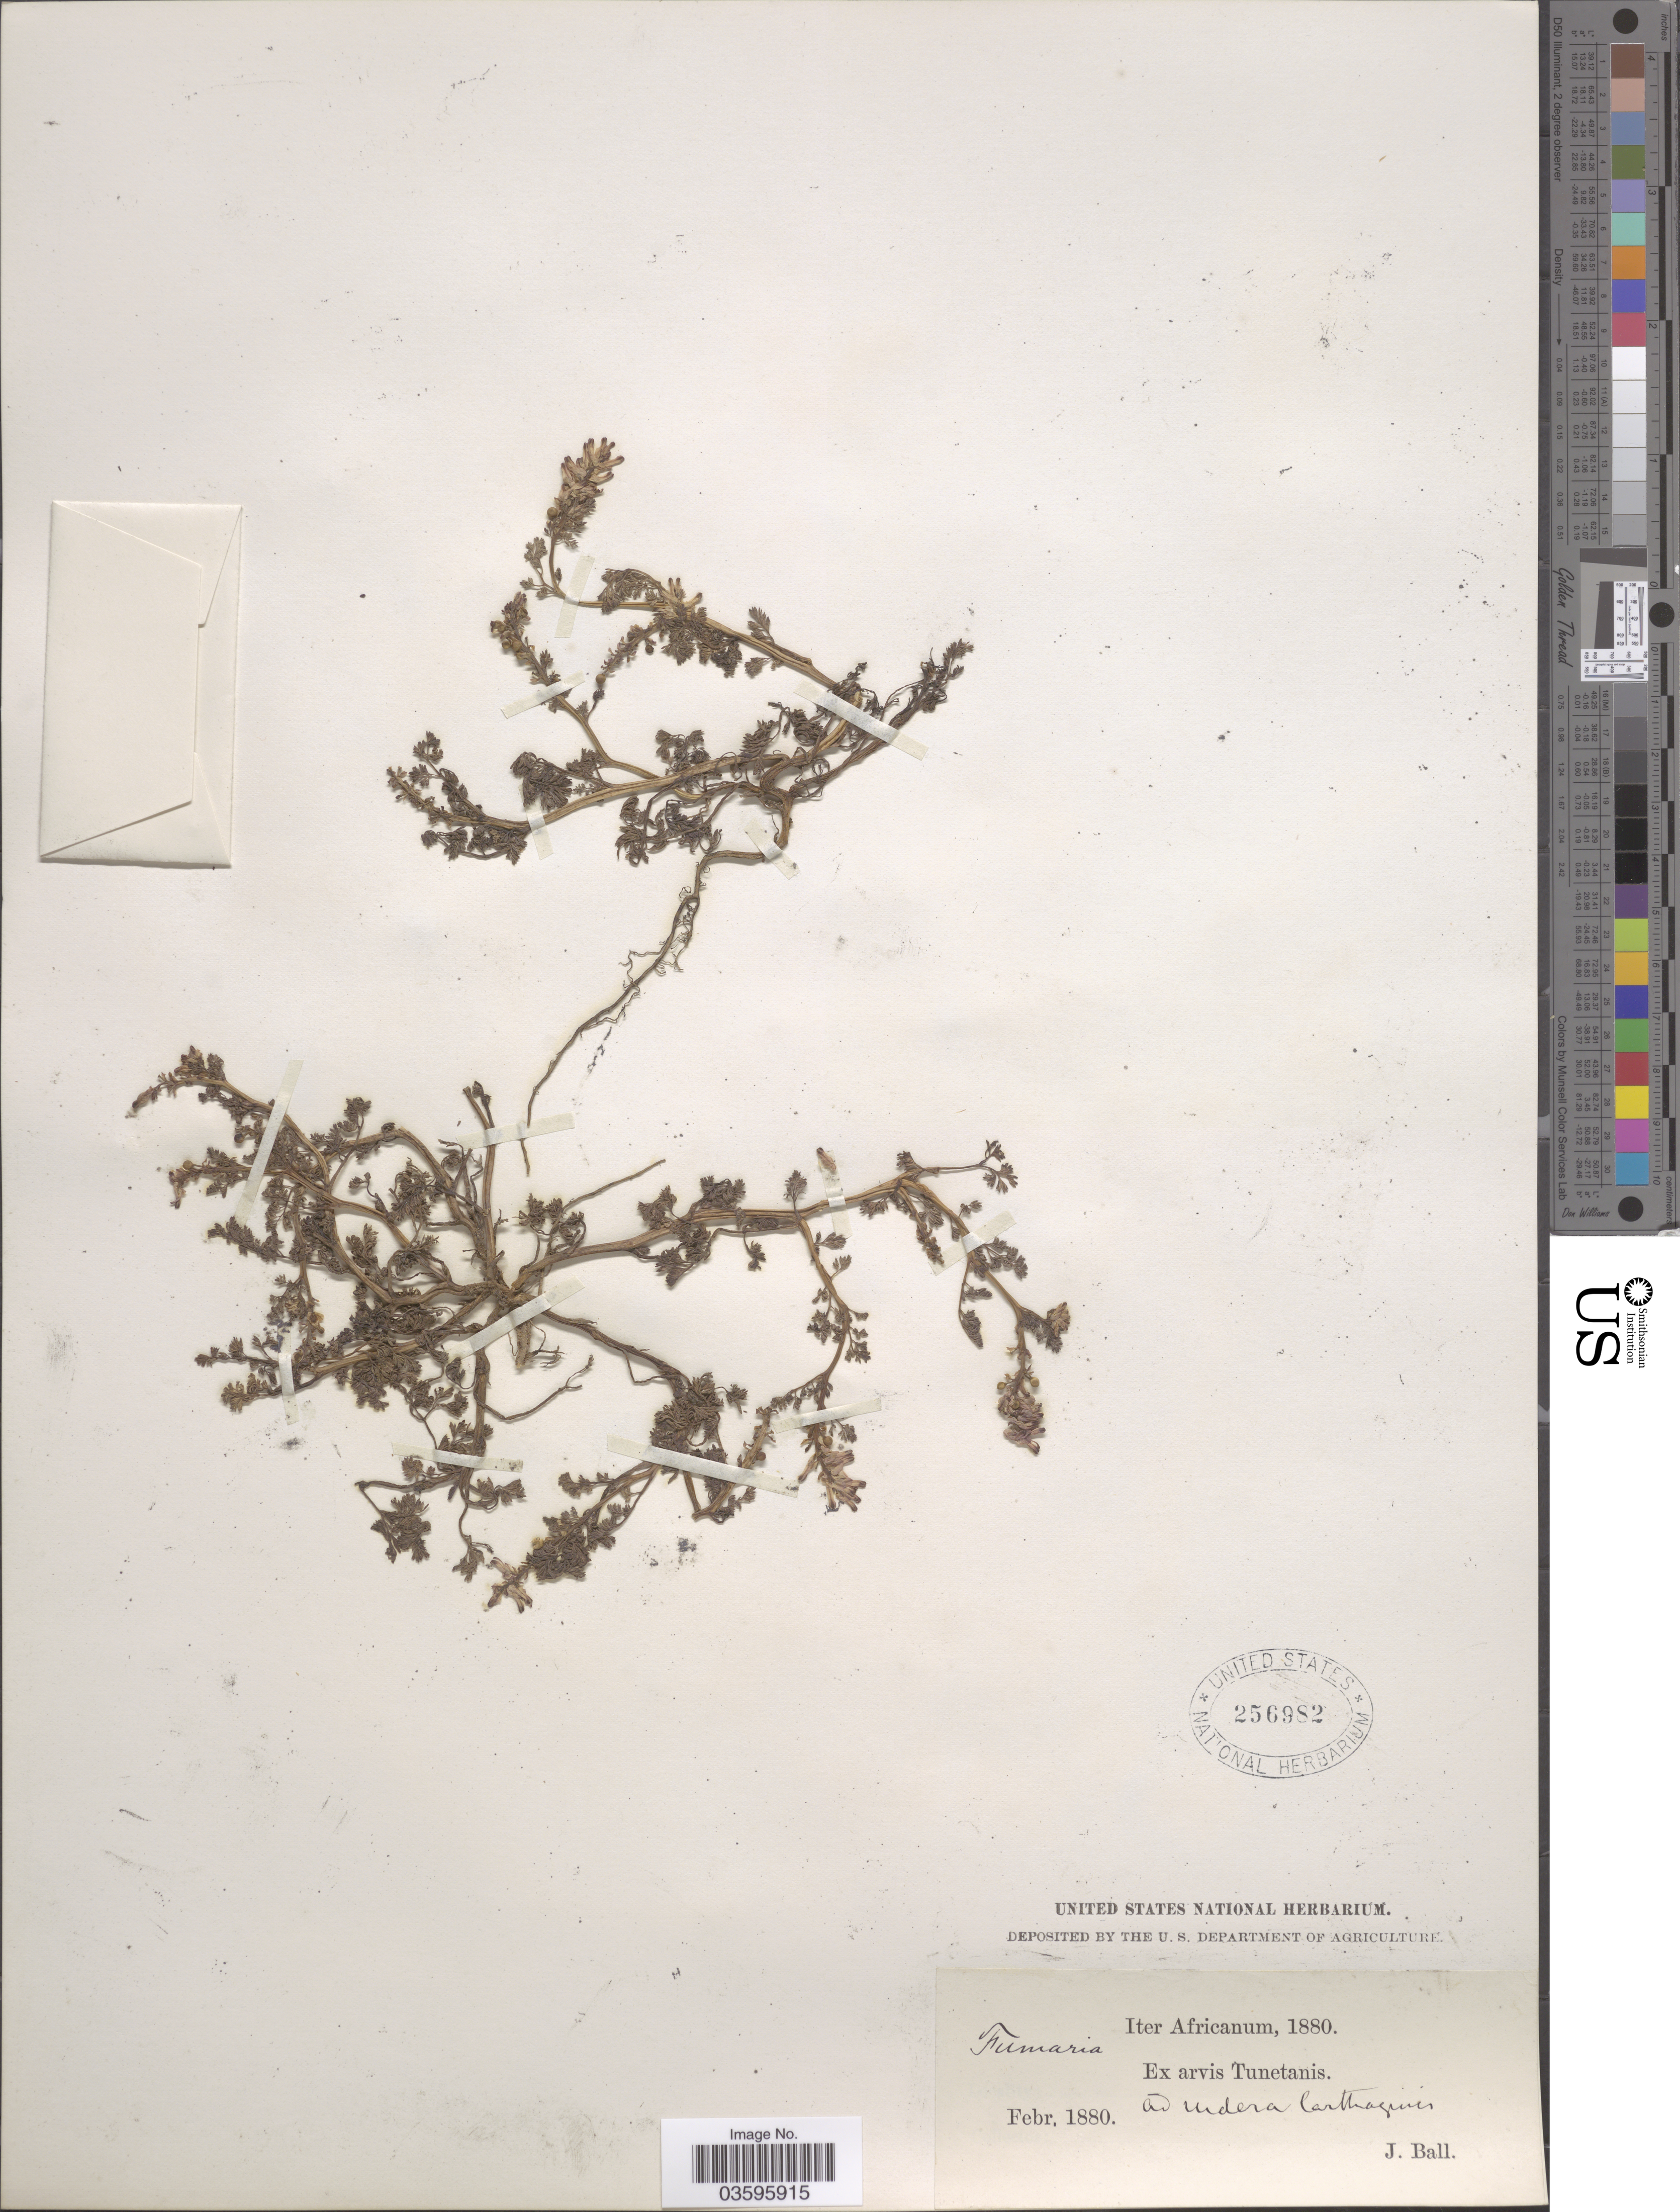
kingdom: Plantae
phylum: Tracheophyta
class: Magnoliopsida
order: Ranunculales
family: Papaveraceae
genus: Fumaria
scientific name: Fumaria sp.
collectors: J. Ball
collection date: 1880-02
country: Tunisia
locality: Iter Africanum. Ex arvis Tunetanis. Ad rudera Carthaginis.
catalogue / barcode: US 256982